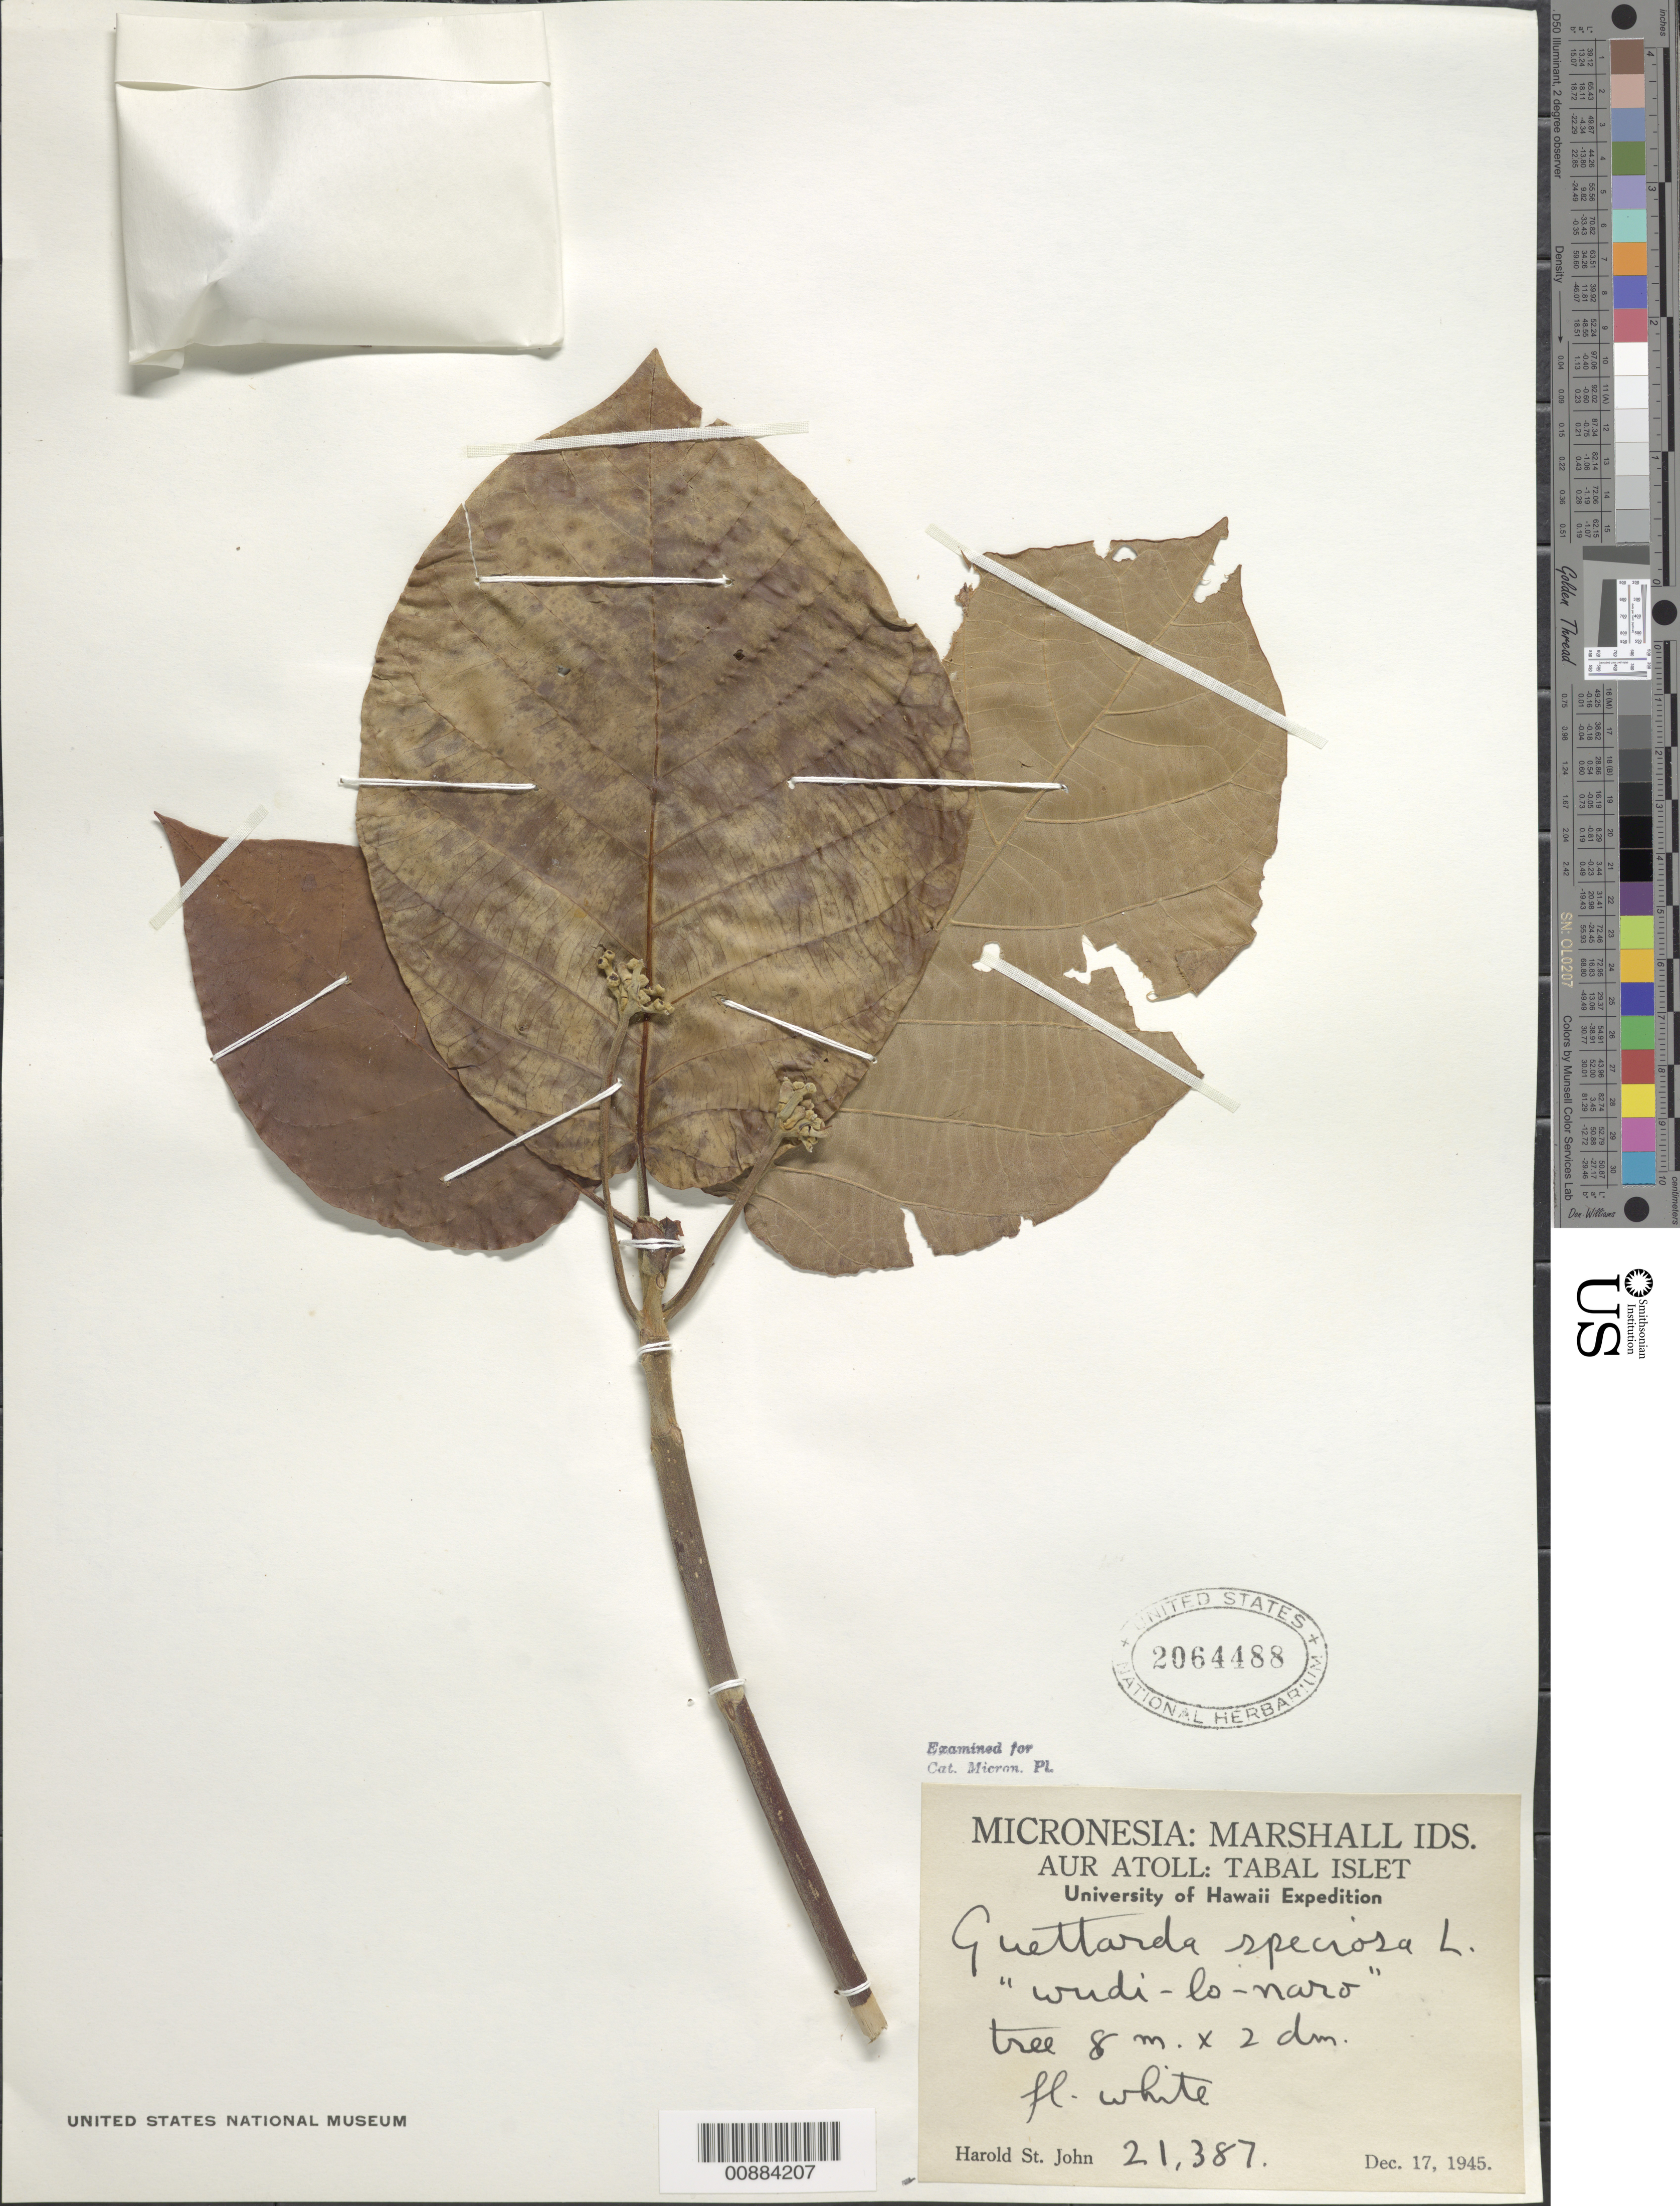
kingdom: Plantae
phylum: Tracheophyta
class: Magnoliopsida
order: Gentianales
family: Rubiaceae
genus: Guettarda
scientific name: Guettarda speciosa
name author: L.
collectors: H. St. John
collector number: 21387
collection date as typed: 17 Dec 1945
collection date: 1945-12-17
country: Marshall Islands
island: Aur Atoll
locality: Tabal Islet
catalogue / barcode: US 2064488